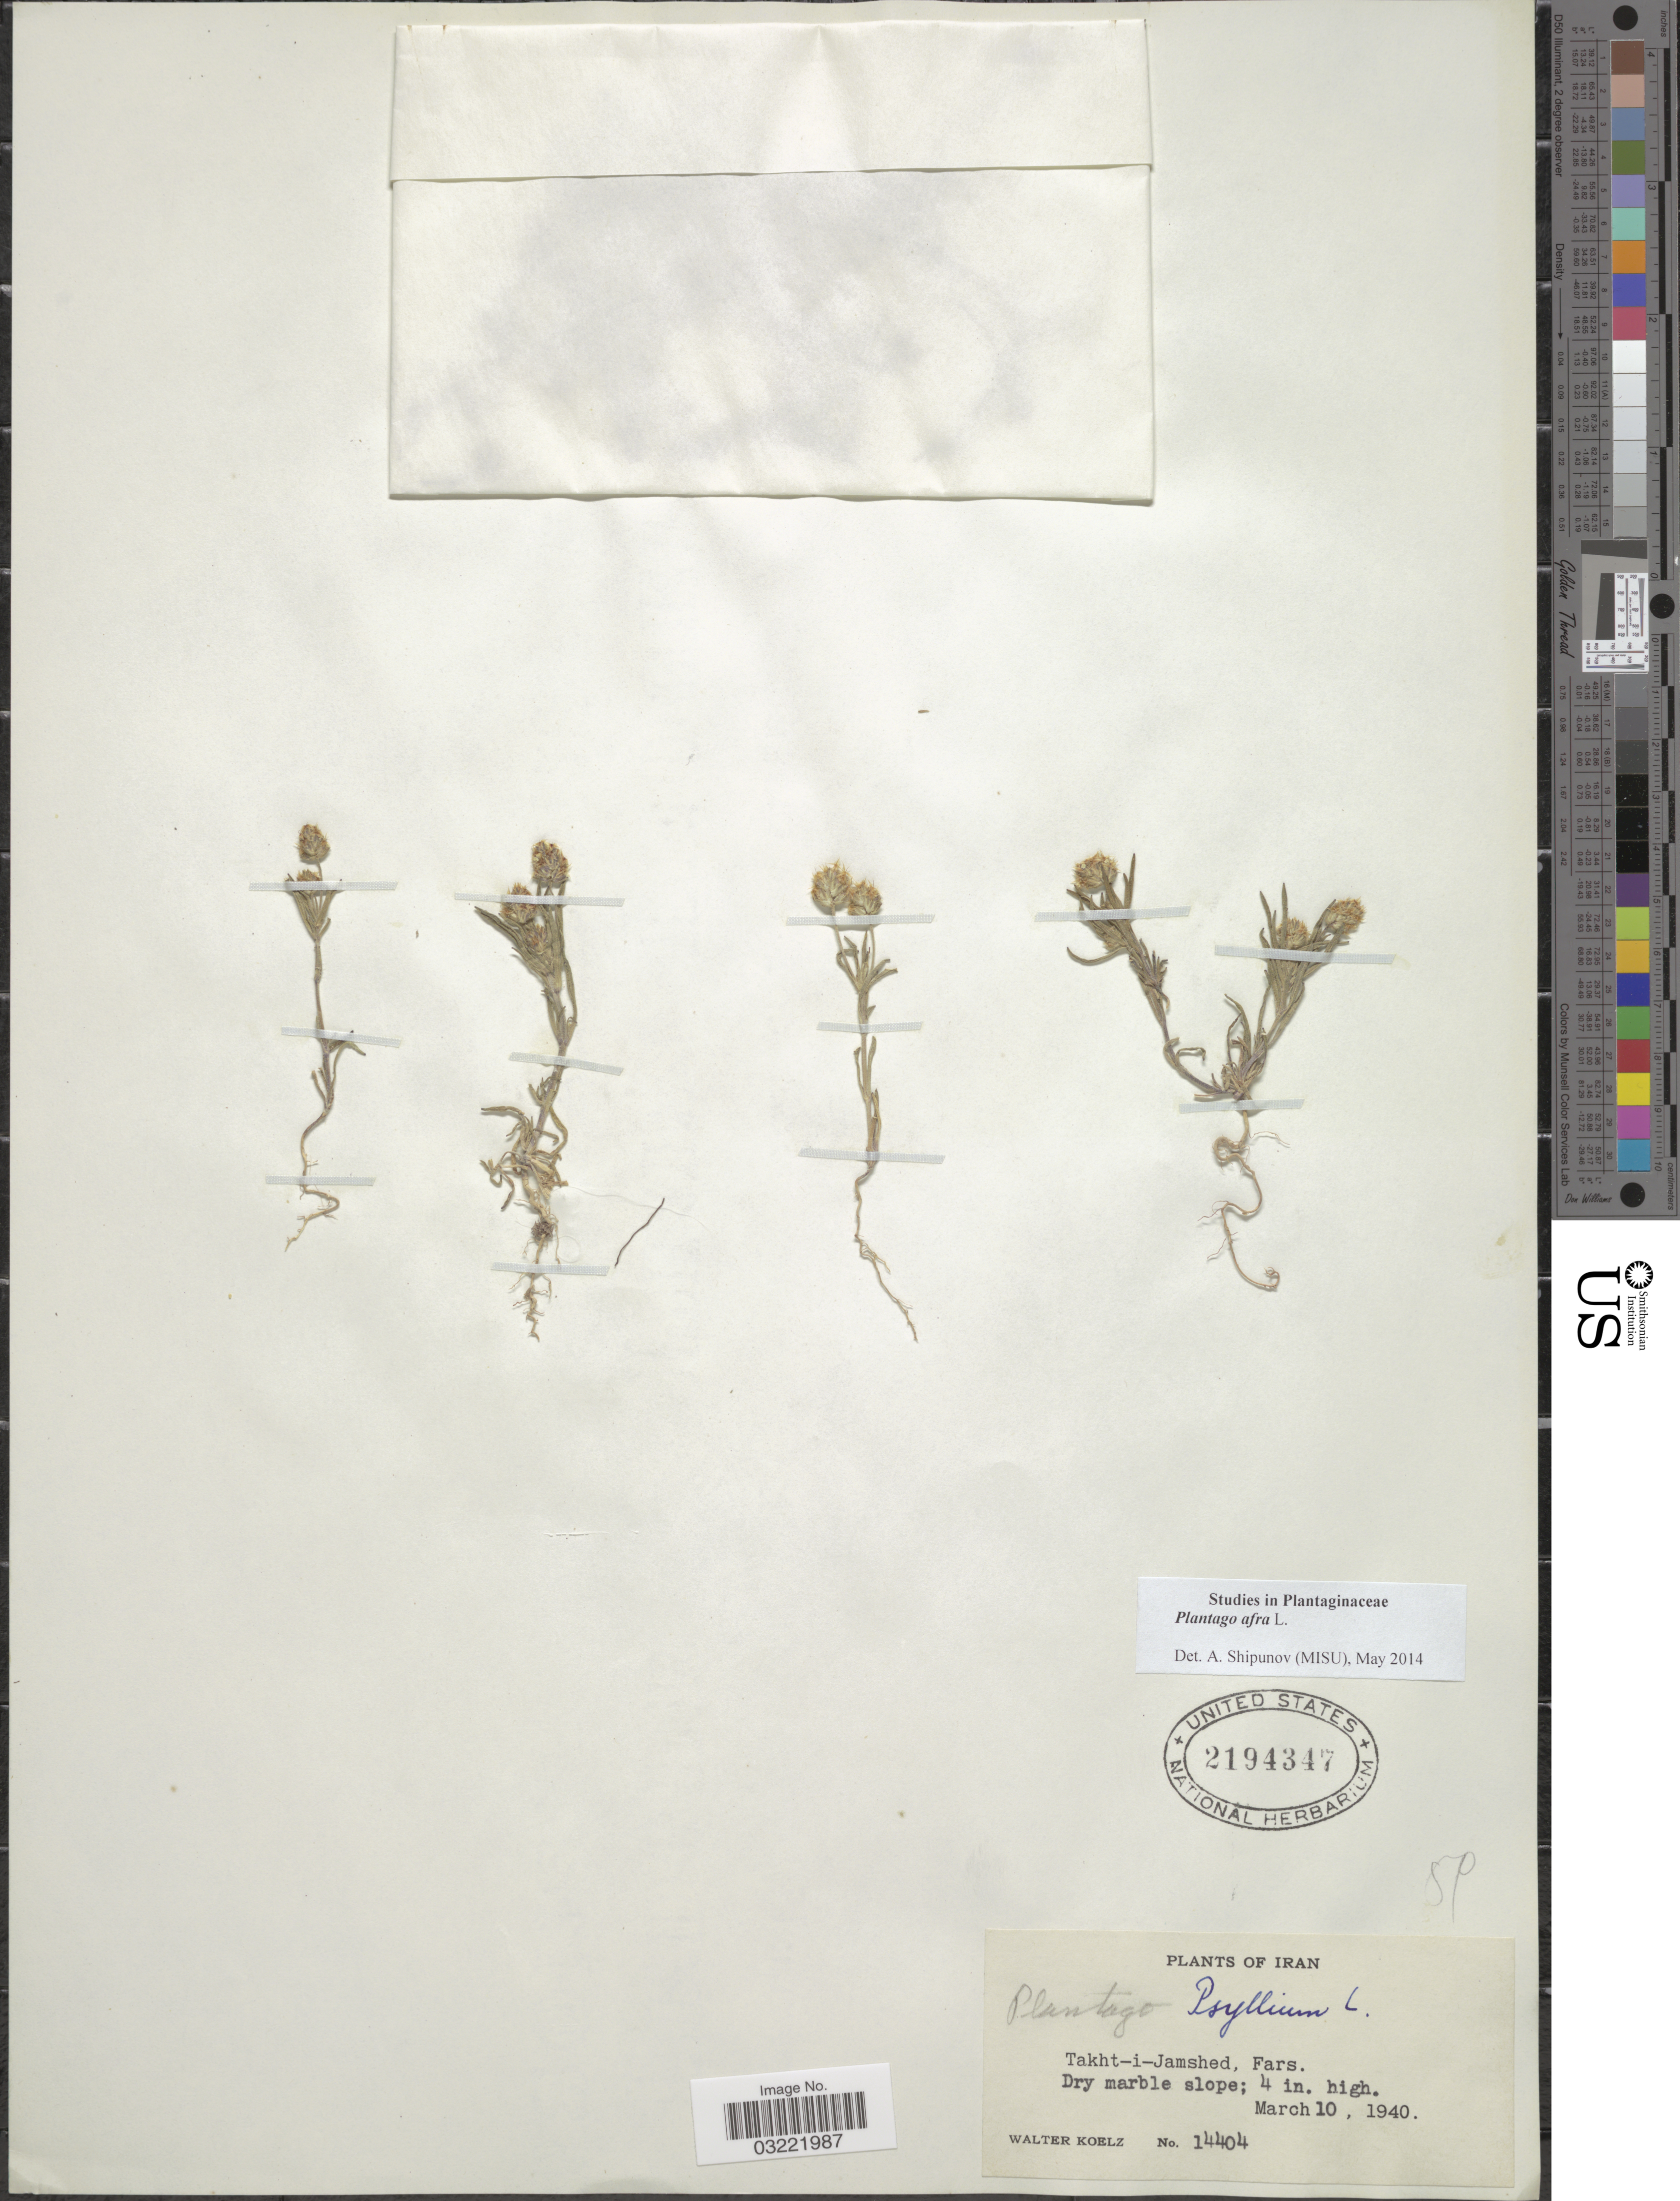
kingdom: Plantae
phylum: Tracheophyta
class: Magnoliopsida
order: Lamiales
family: Plantaginaceae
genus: Plantago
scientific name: Plantago afra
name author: L.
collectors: W. N. Koelz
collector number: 14404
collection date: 1940-03-10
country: Iran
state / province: Fars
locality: Takht-i-Jamshed.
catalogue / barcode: US 2194347